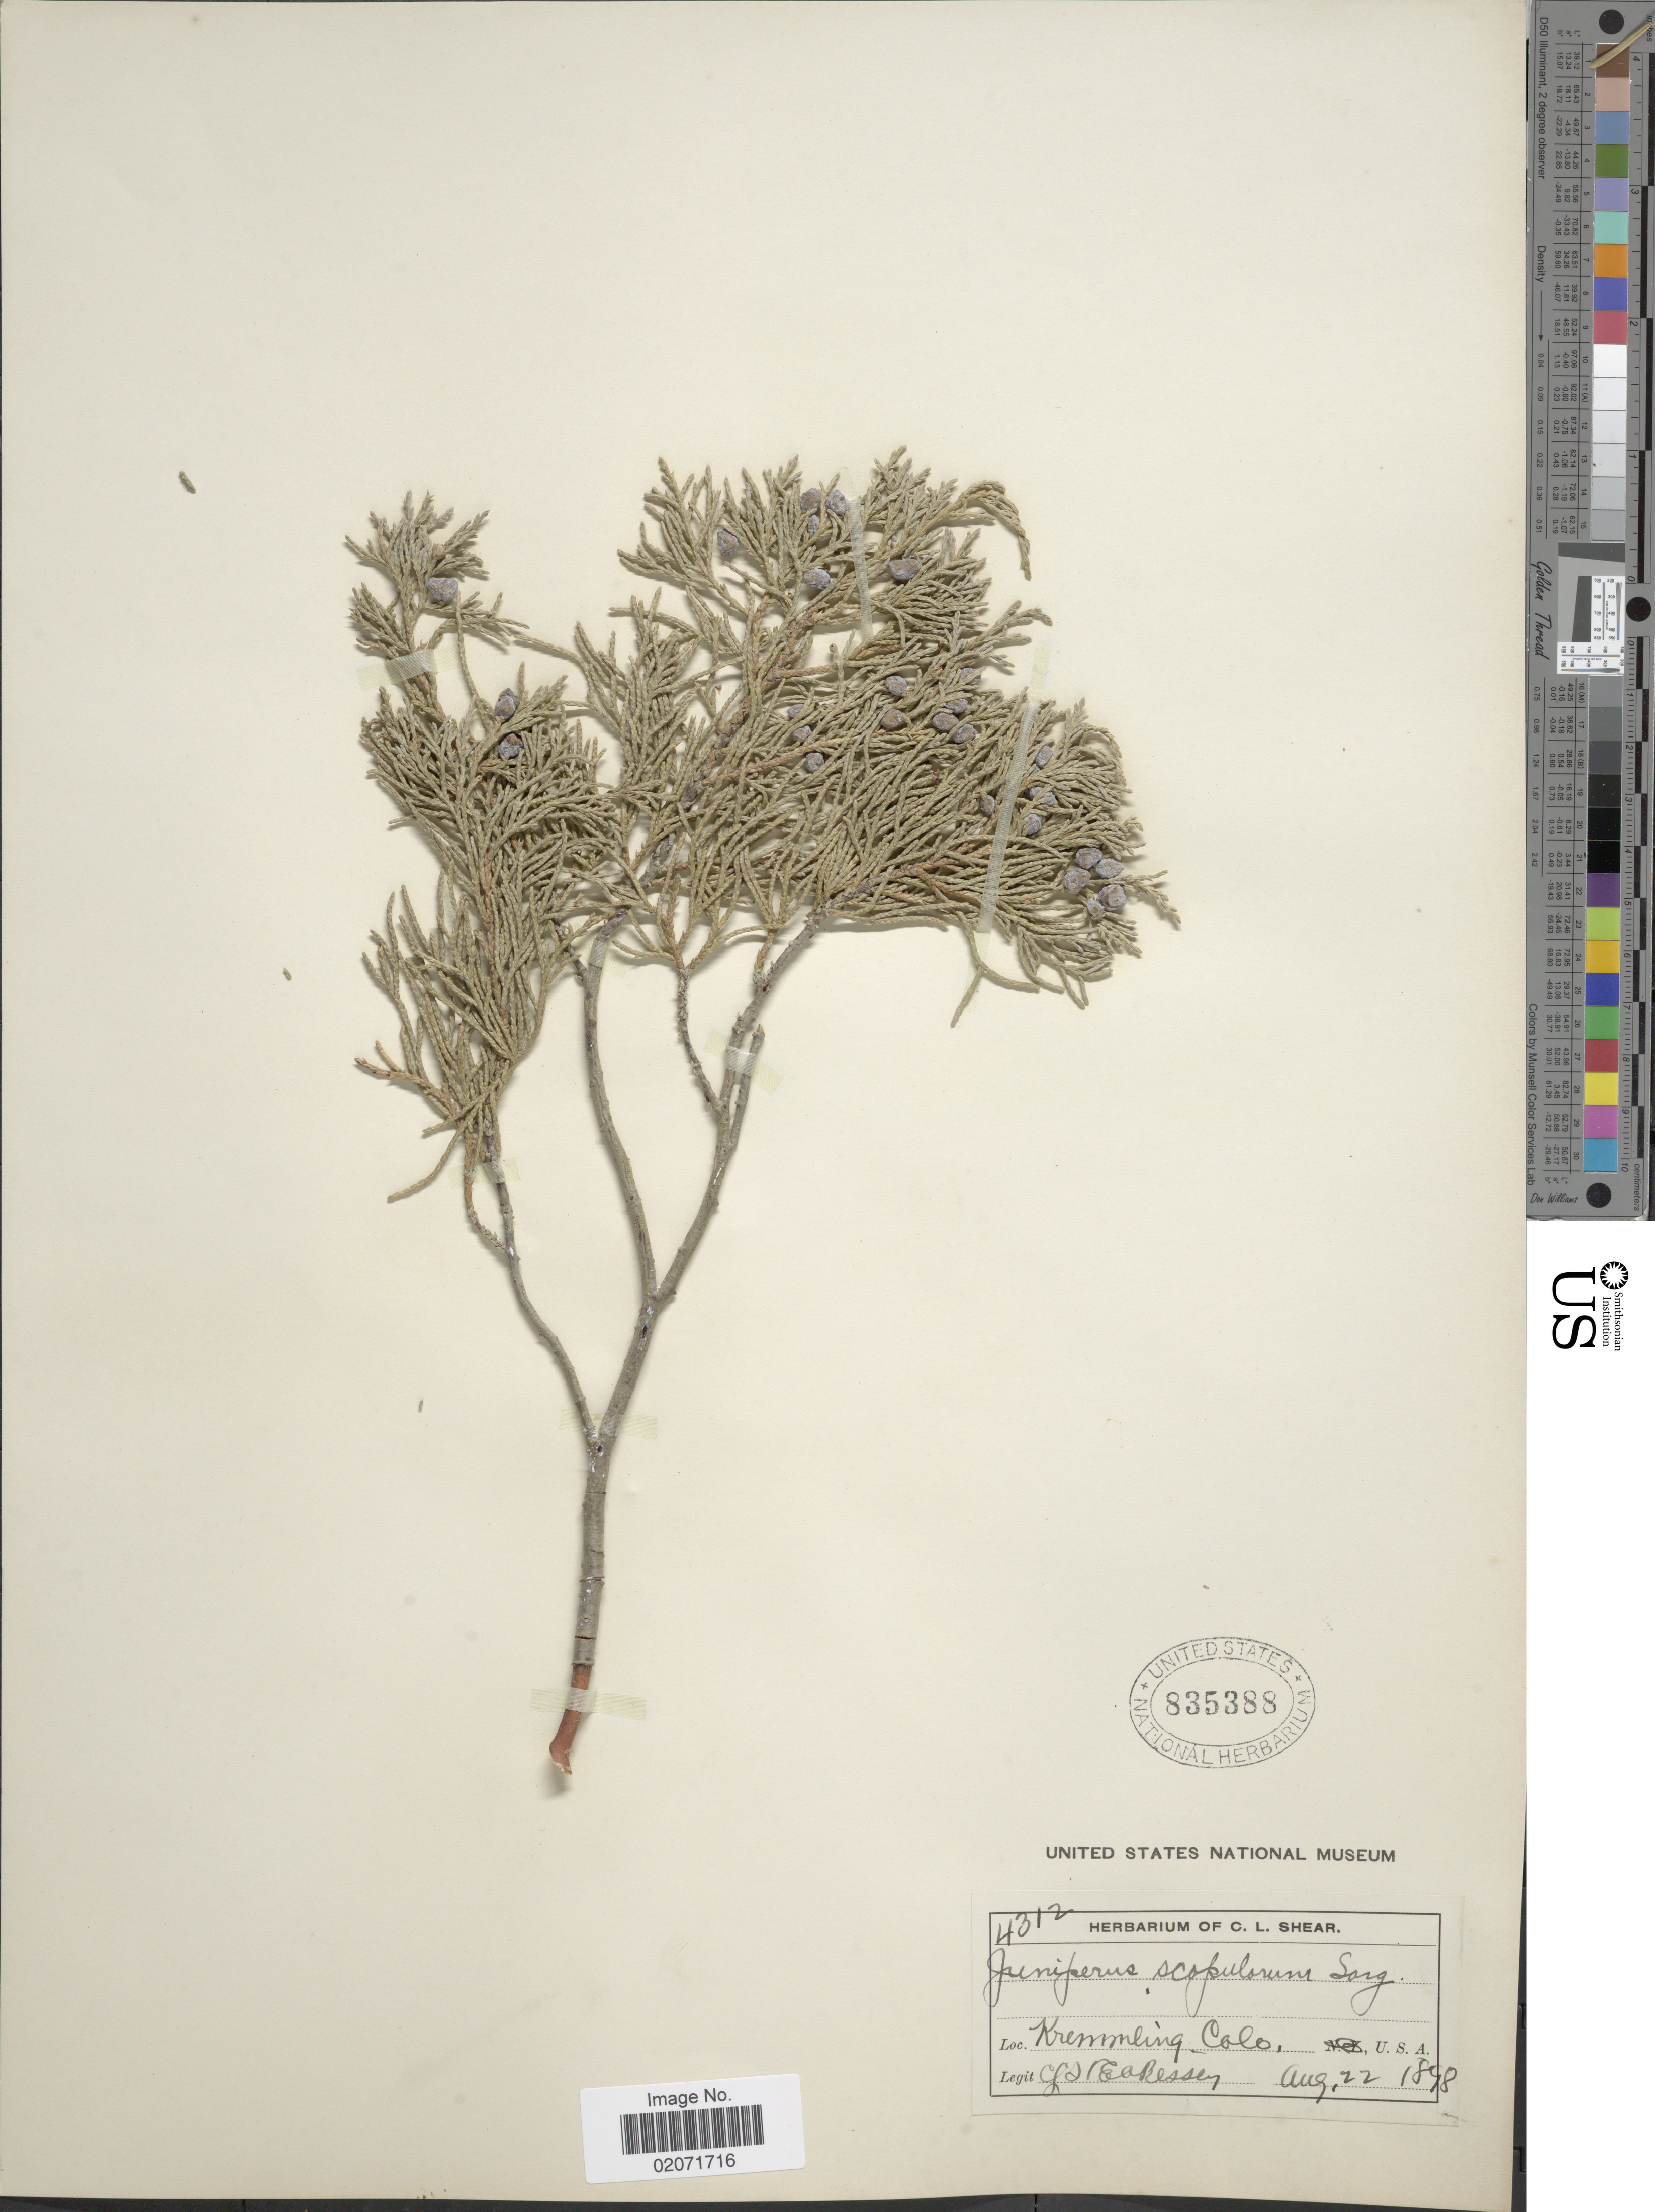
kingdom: Plantae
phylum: Tracheophyta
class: Pinopsida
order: Pinales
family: Cupressaceae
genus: Juniperus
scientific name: Juniperus scopulorum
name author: Sarg.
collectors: C. L. Shear & E. A. Bessey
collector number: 4312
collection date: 1898-08-22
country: United States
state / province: Colorado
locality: Kremmling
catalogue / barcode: US 835388